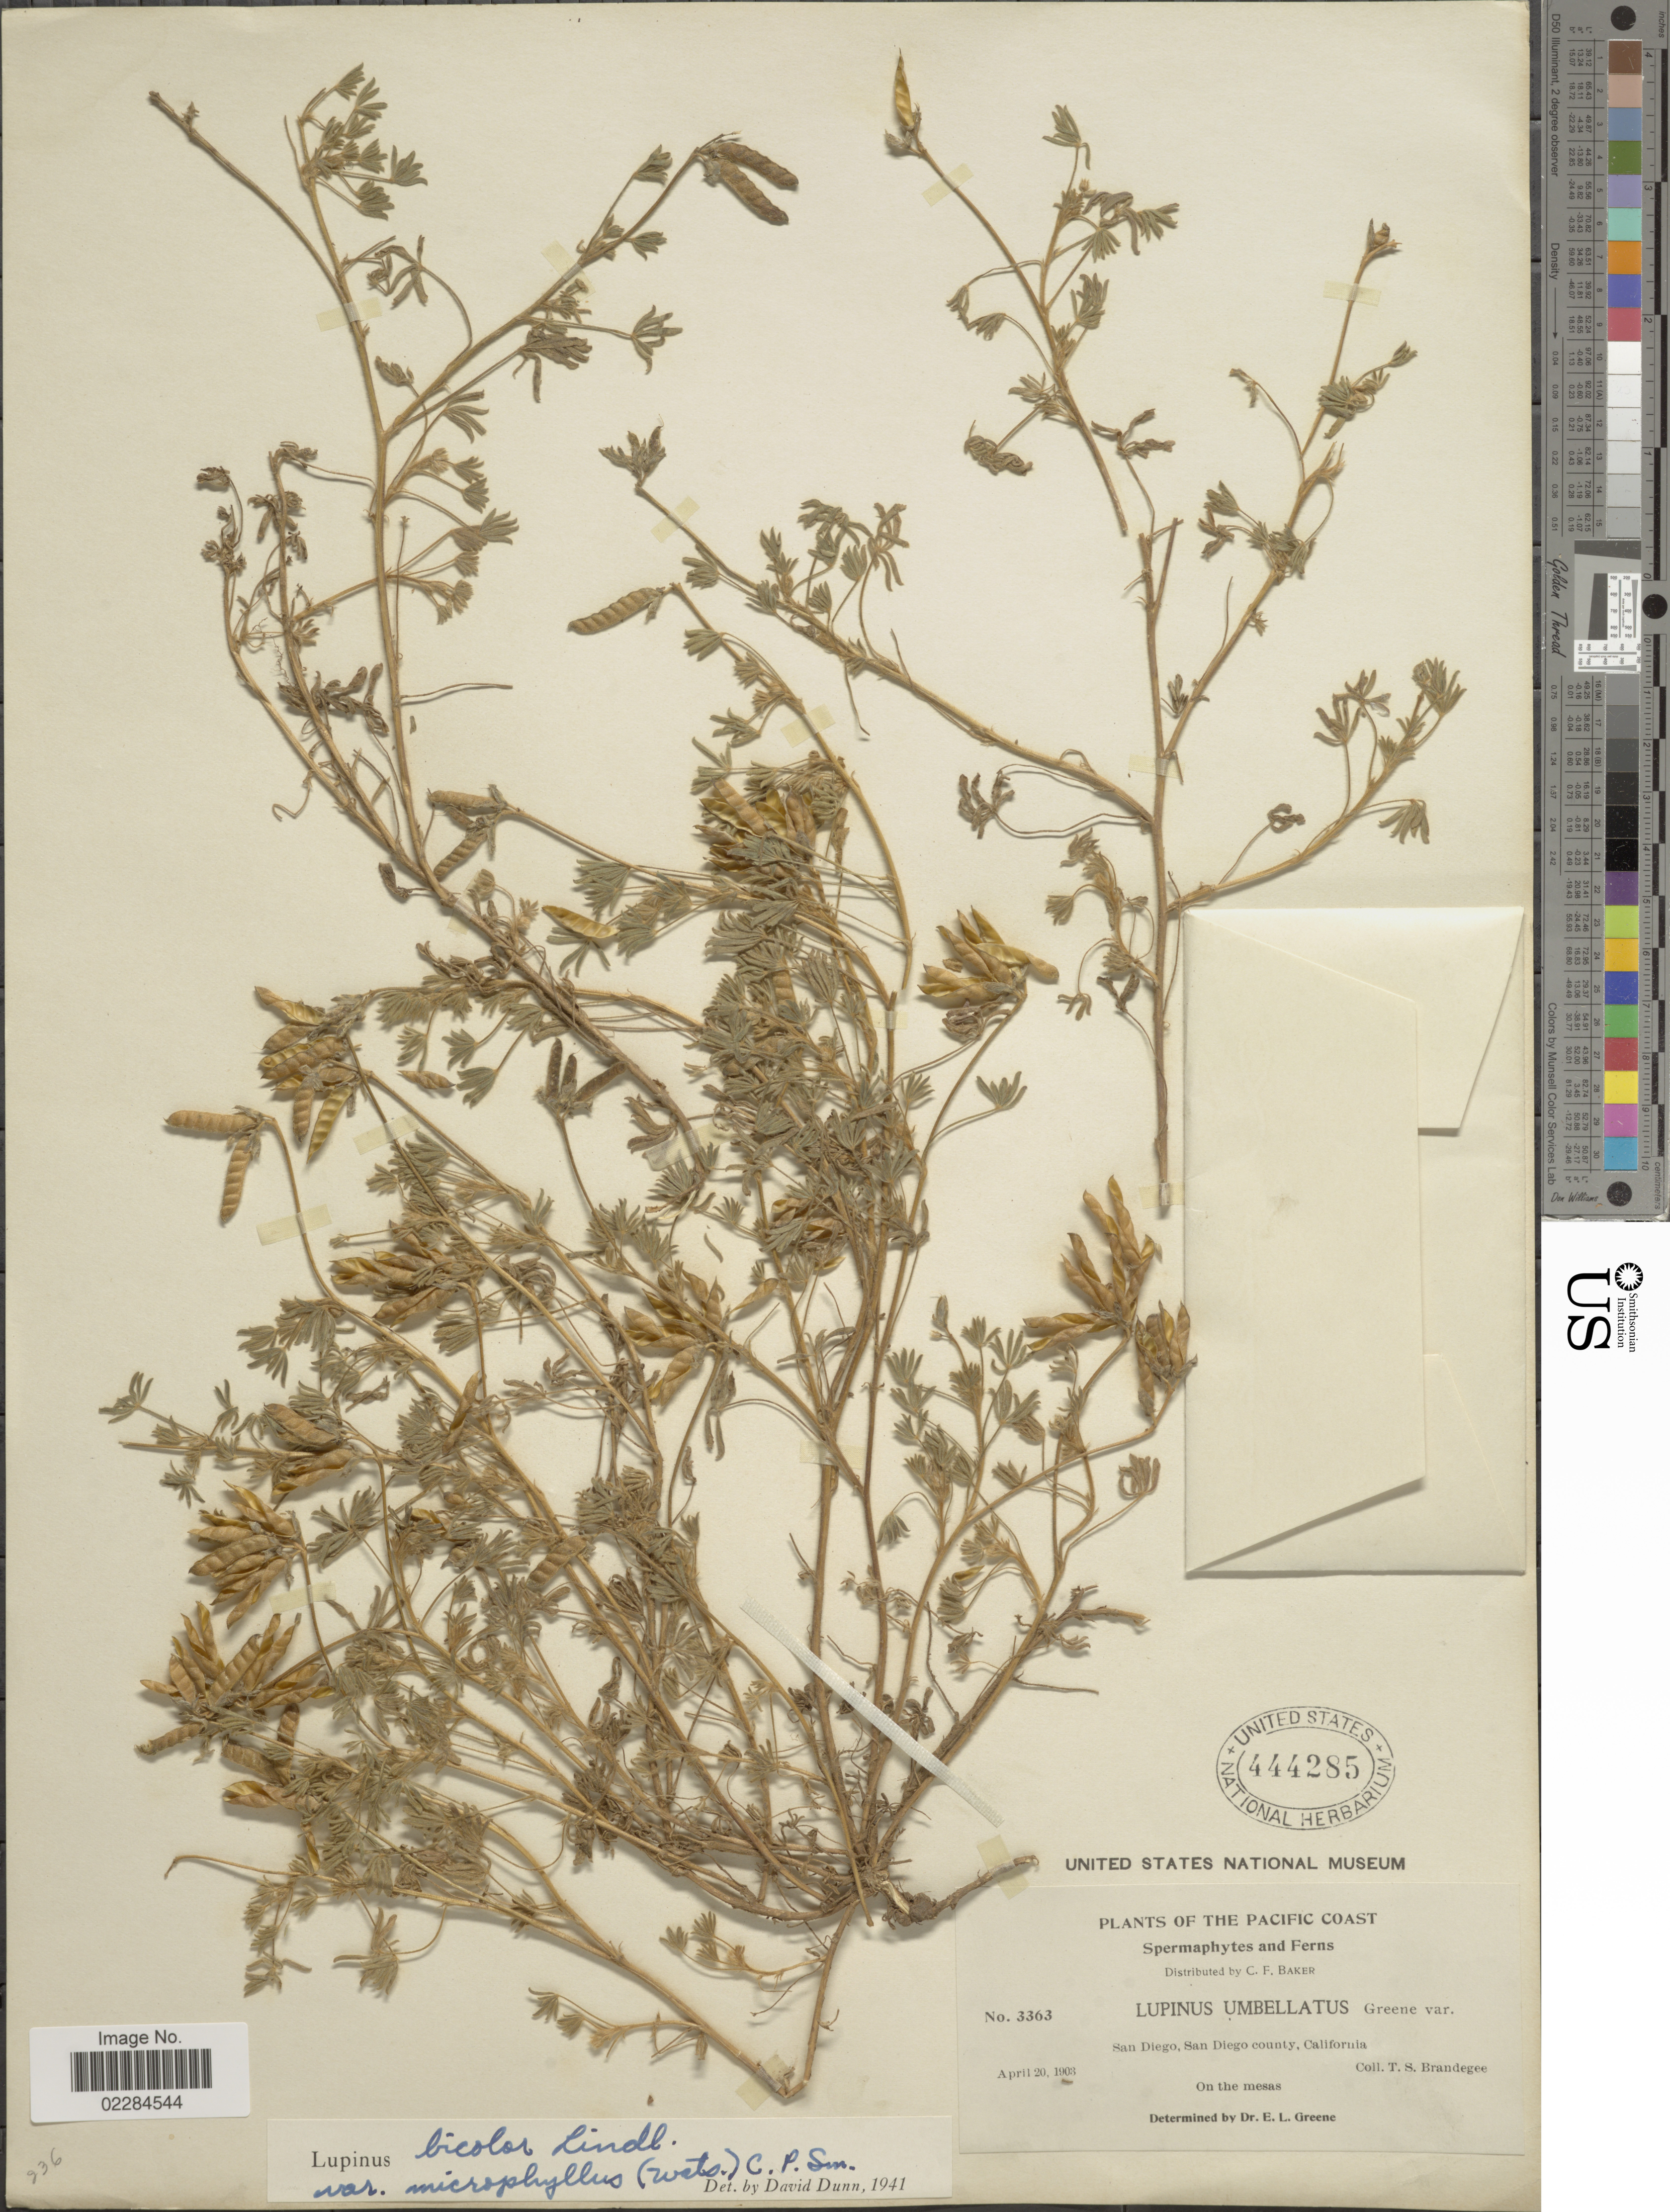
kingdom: Plantae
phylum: Tracheophyta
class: Magnoliopsida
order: Fabales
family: Fabaceae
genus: Lupinus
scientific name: Lupinus bicolor var. microphyllus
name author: Lindl.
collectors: T. S. Brandegee (herbarium)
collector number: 3363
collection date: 1903-04-20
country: United States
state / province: California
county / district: San Diego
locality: The Pacific Coast. San Diego, San Diego County. On the mesas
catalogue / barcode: US 444285